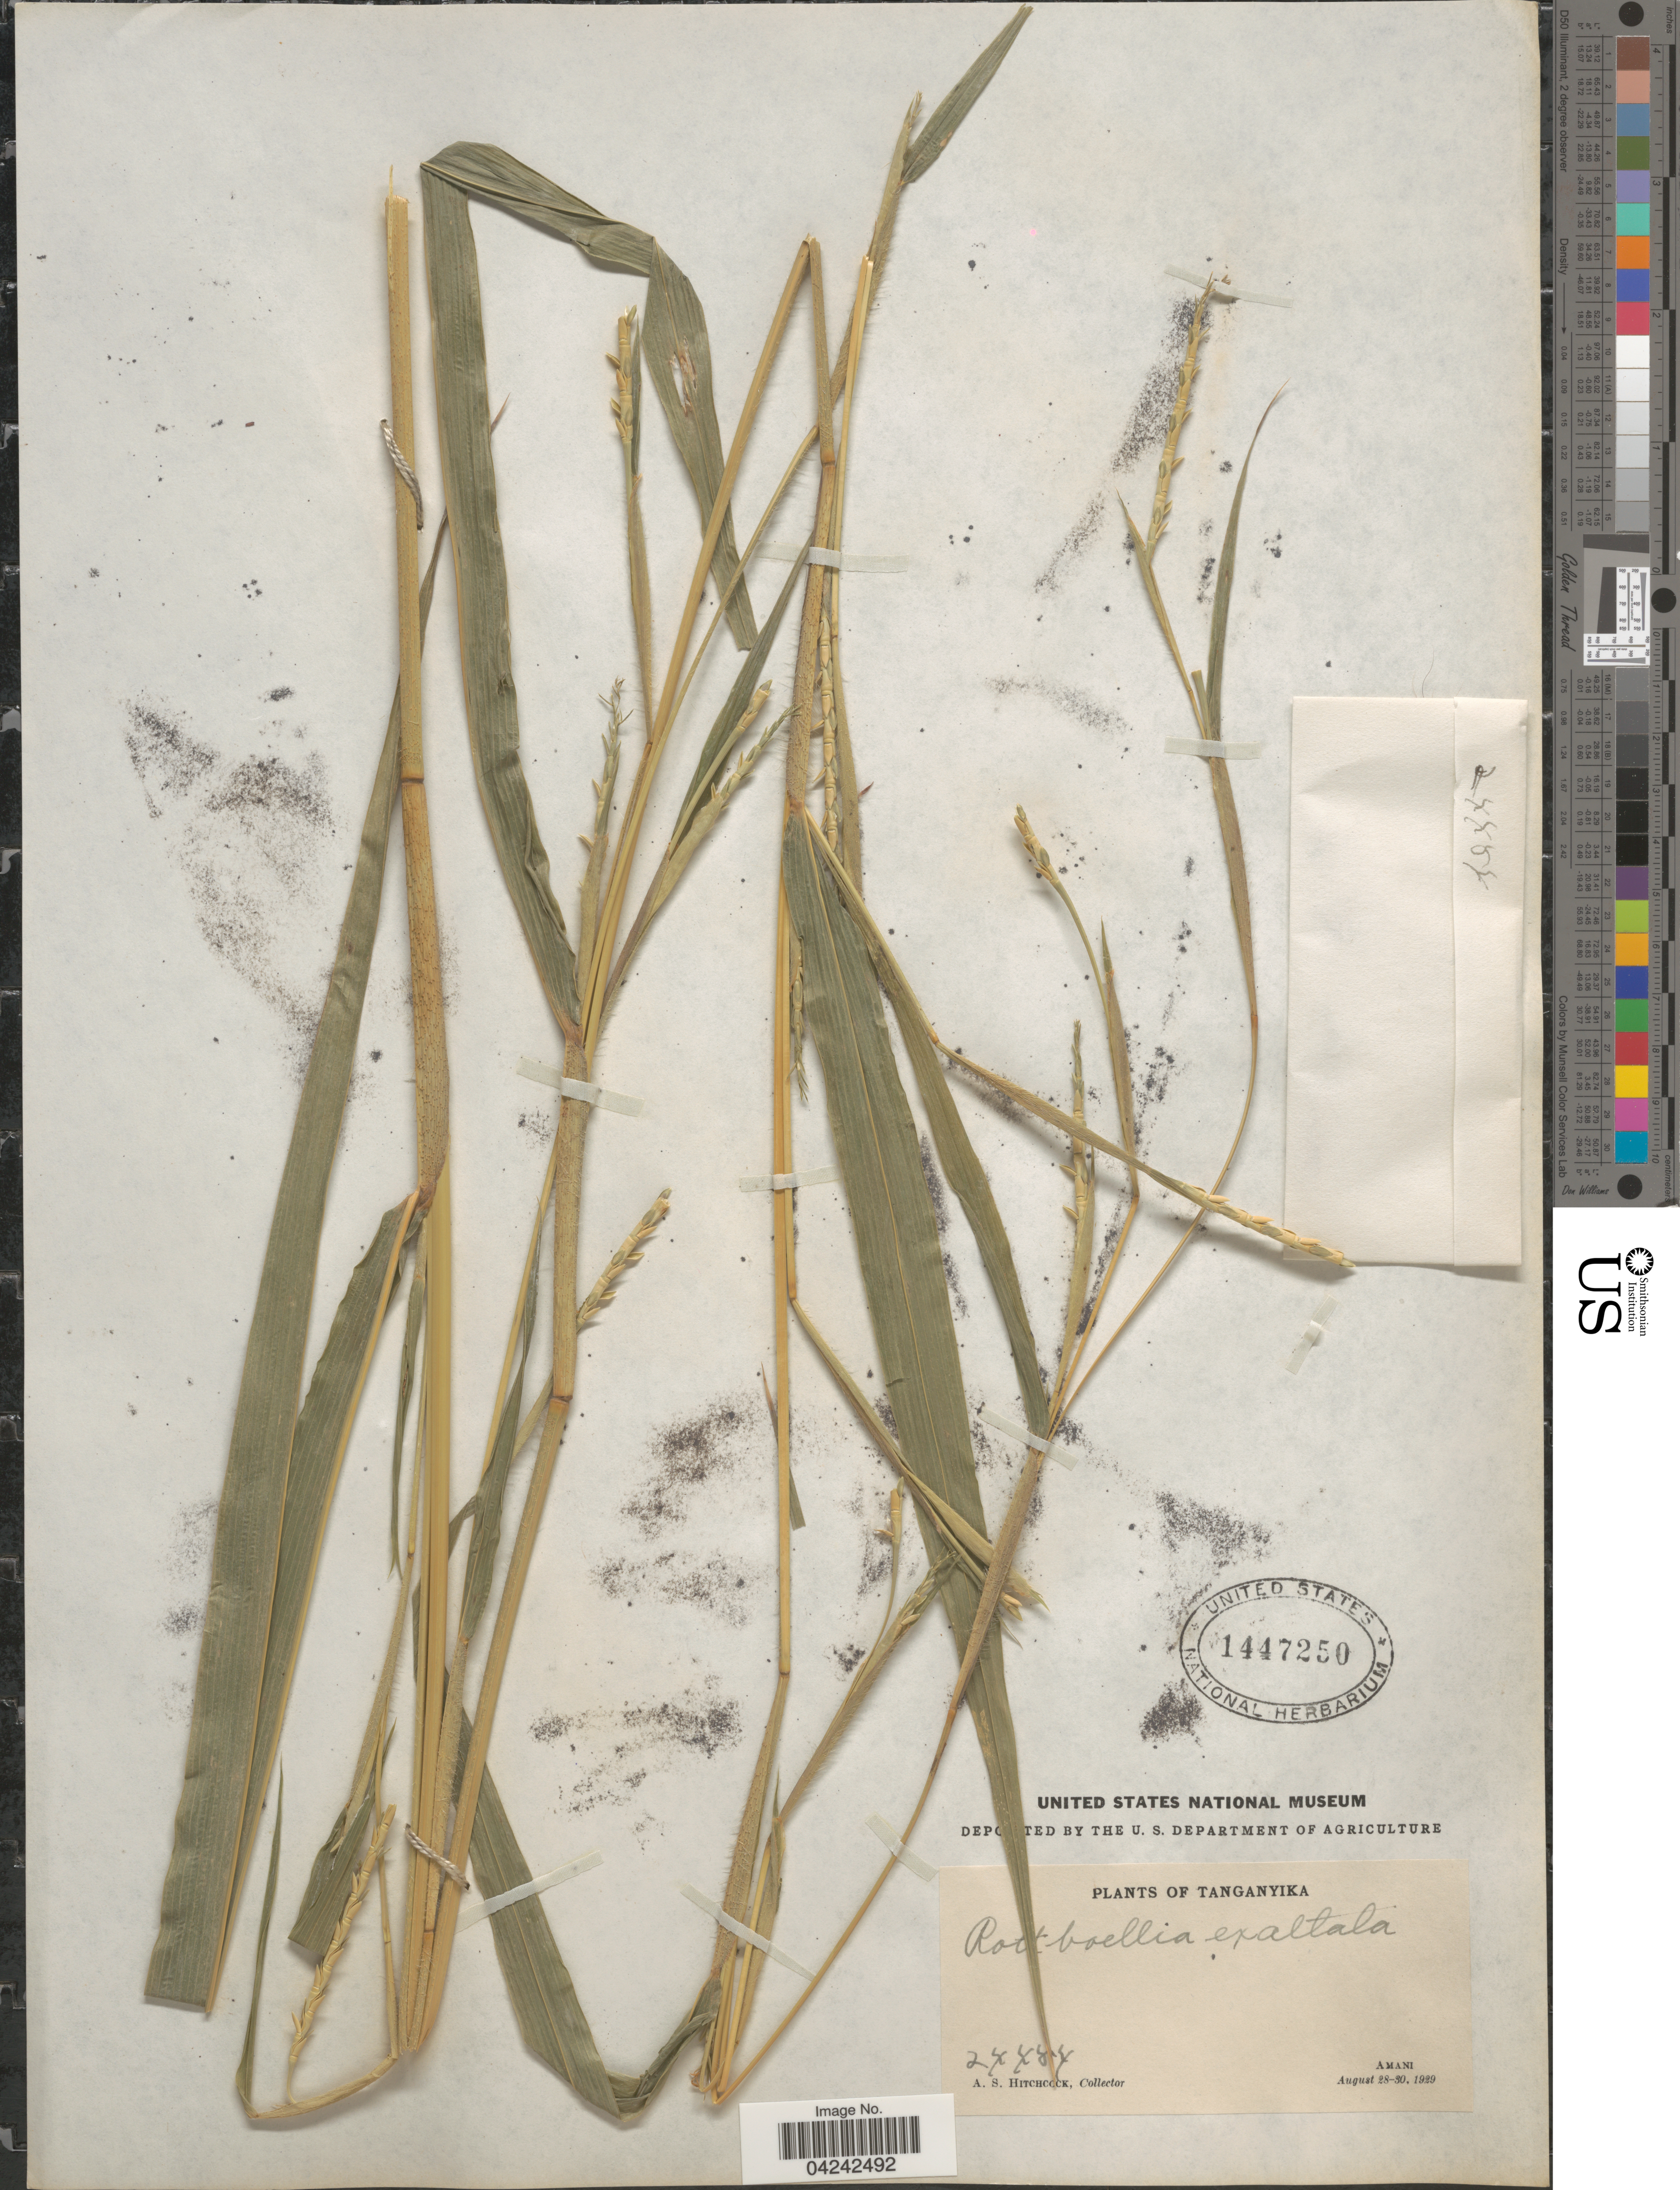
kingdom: Plantae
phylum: Tracheophyta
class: Liliopsida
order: Poales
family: Poaceae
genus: Rottboellia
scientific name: Rottboellia cochinchinensis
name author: (Lour.) Clayton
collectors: A. S. Hitchcock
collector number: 24484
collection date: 1929-08-28/1929-08-30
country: Tanzania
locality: Tanganyika. Amani.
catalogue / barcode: US 1447250